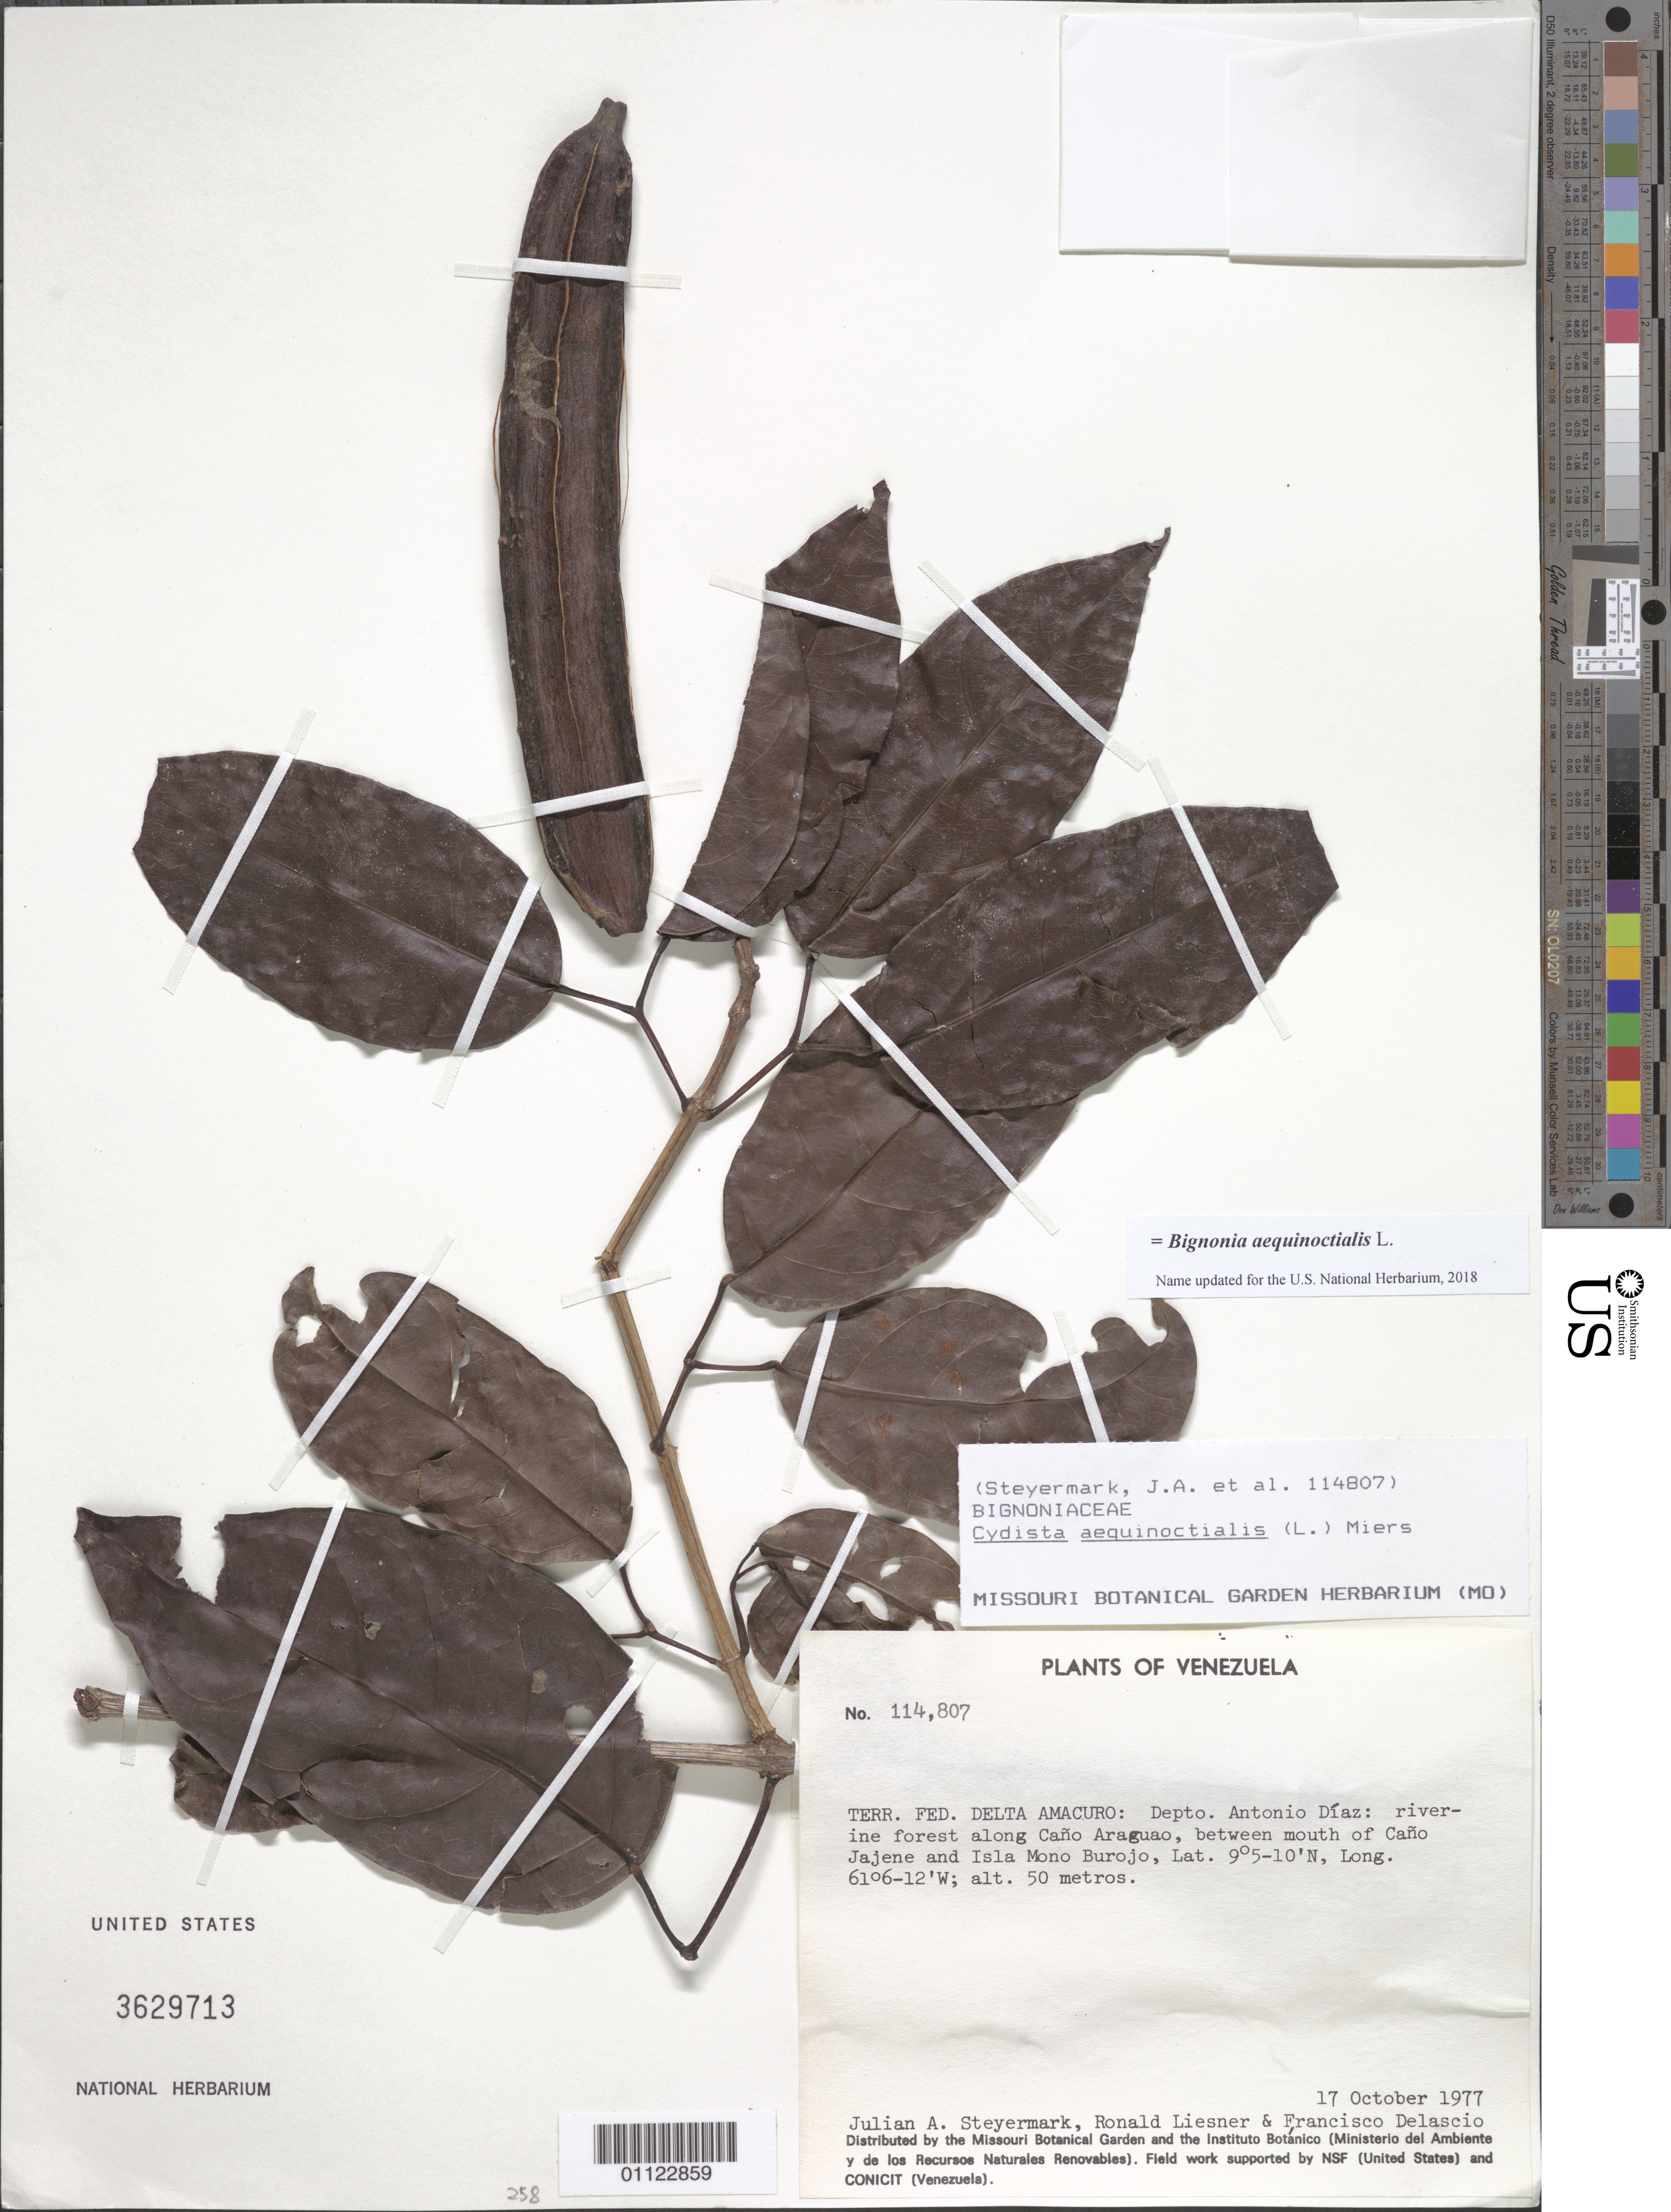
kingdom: Plantae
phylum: Tracheophyta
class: Magnoliopsida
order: Lamiales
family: Bignoniaceae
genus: Bignonia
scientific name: Bignonia aequinoctialis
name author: L.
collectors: J. Steyermark, R. L. Liesner & F. Delascio C.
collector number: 114807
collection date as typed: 17-Oct-77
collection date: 1977-10-17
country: Venezuela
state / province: Delta Amacuro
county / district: Antonio Díaz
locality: Caño Araguao, between mouth of Caño Jajene and Isla Mono Burojo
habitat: Riverine forest along cano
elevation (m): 50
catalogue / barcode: US 3629713